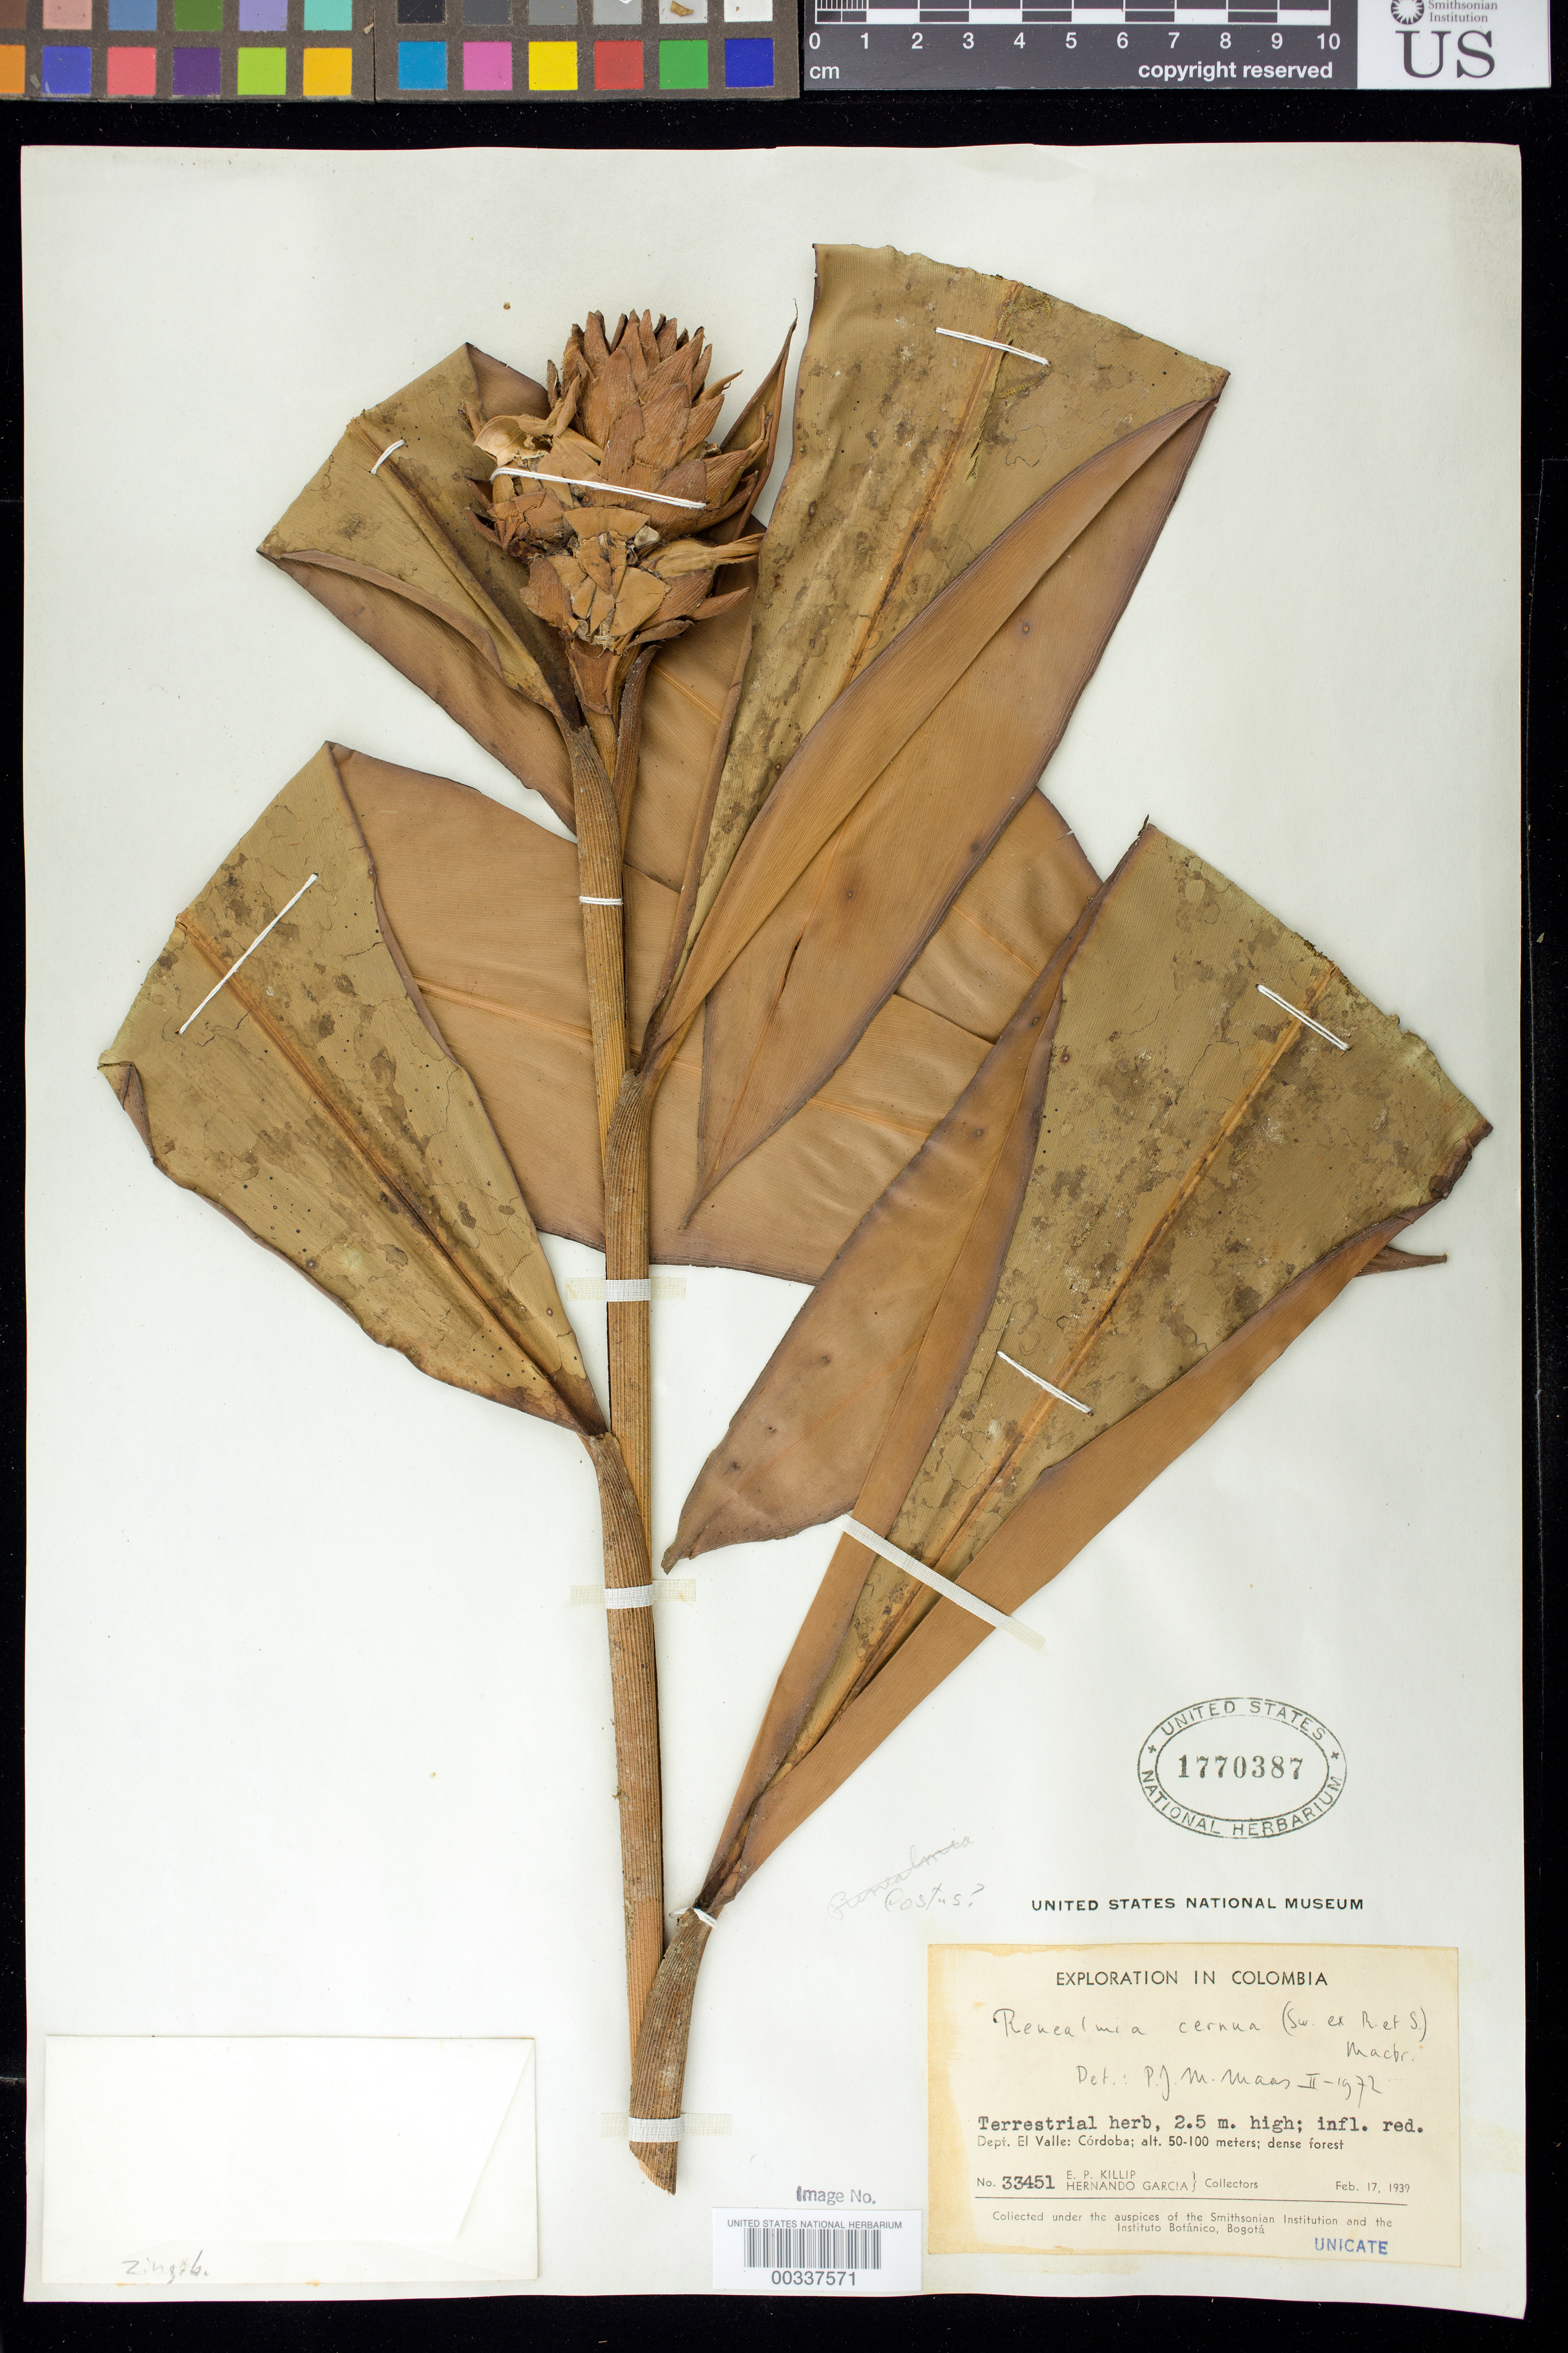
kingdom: Plantae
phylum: Tracheophyta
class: Liliopsida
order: Zingiberales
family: Zingiberaceae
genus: Renealmia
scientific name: Renealmia cernua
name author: (Sw. ex Roem. & Schult.) J.F. Macbr.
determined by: Maas, Paul J. M.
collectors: E. P. Killip & H. García Barriga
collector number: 33451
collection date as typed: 17 Feb 1939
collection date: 1939-02-17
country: Colombia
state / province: Valle del Cauca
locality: Cordoba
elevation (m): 50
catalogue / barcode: US 1770387